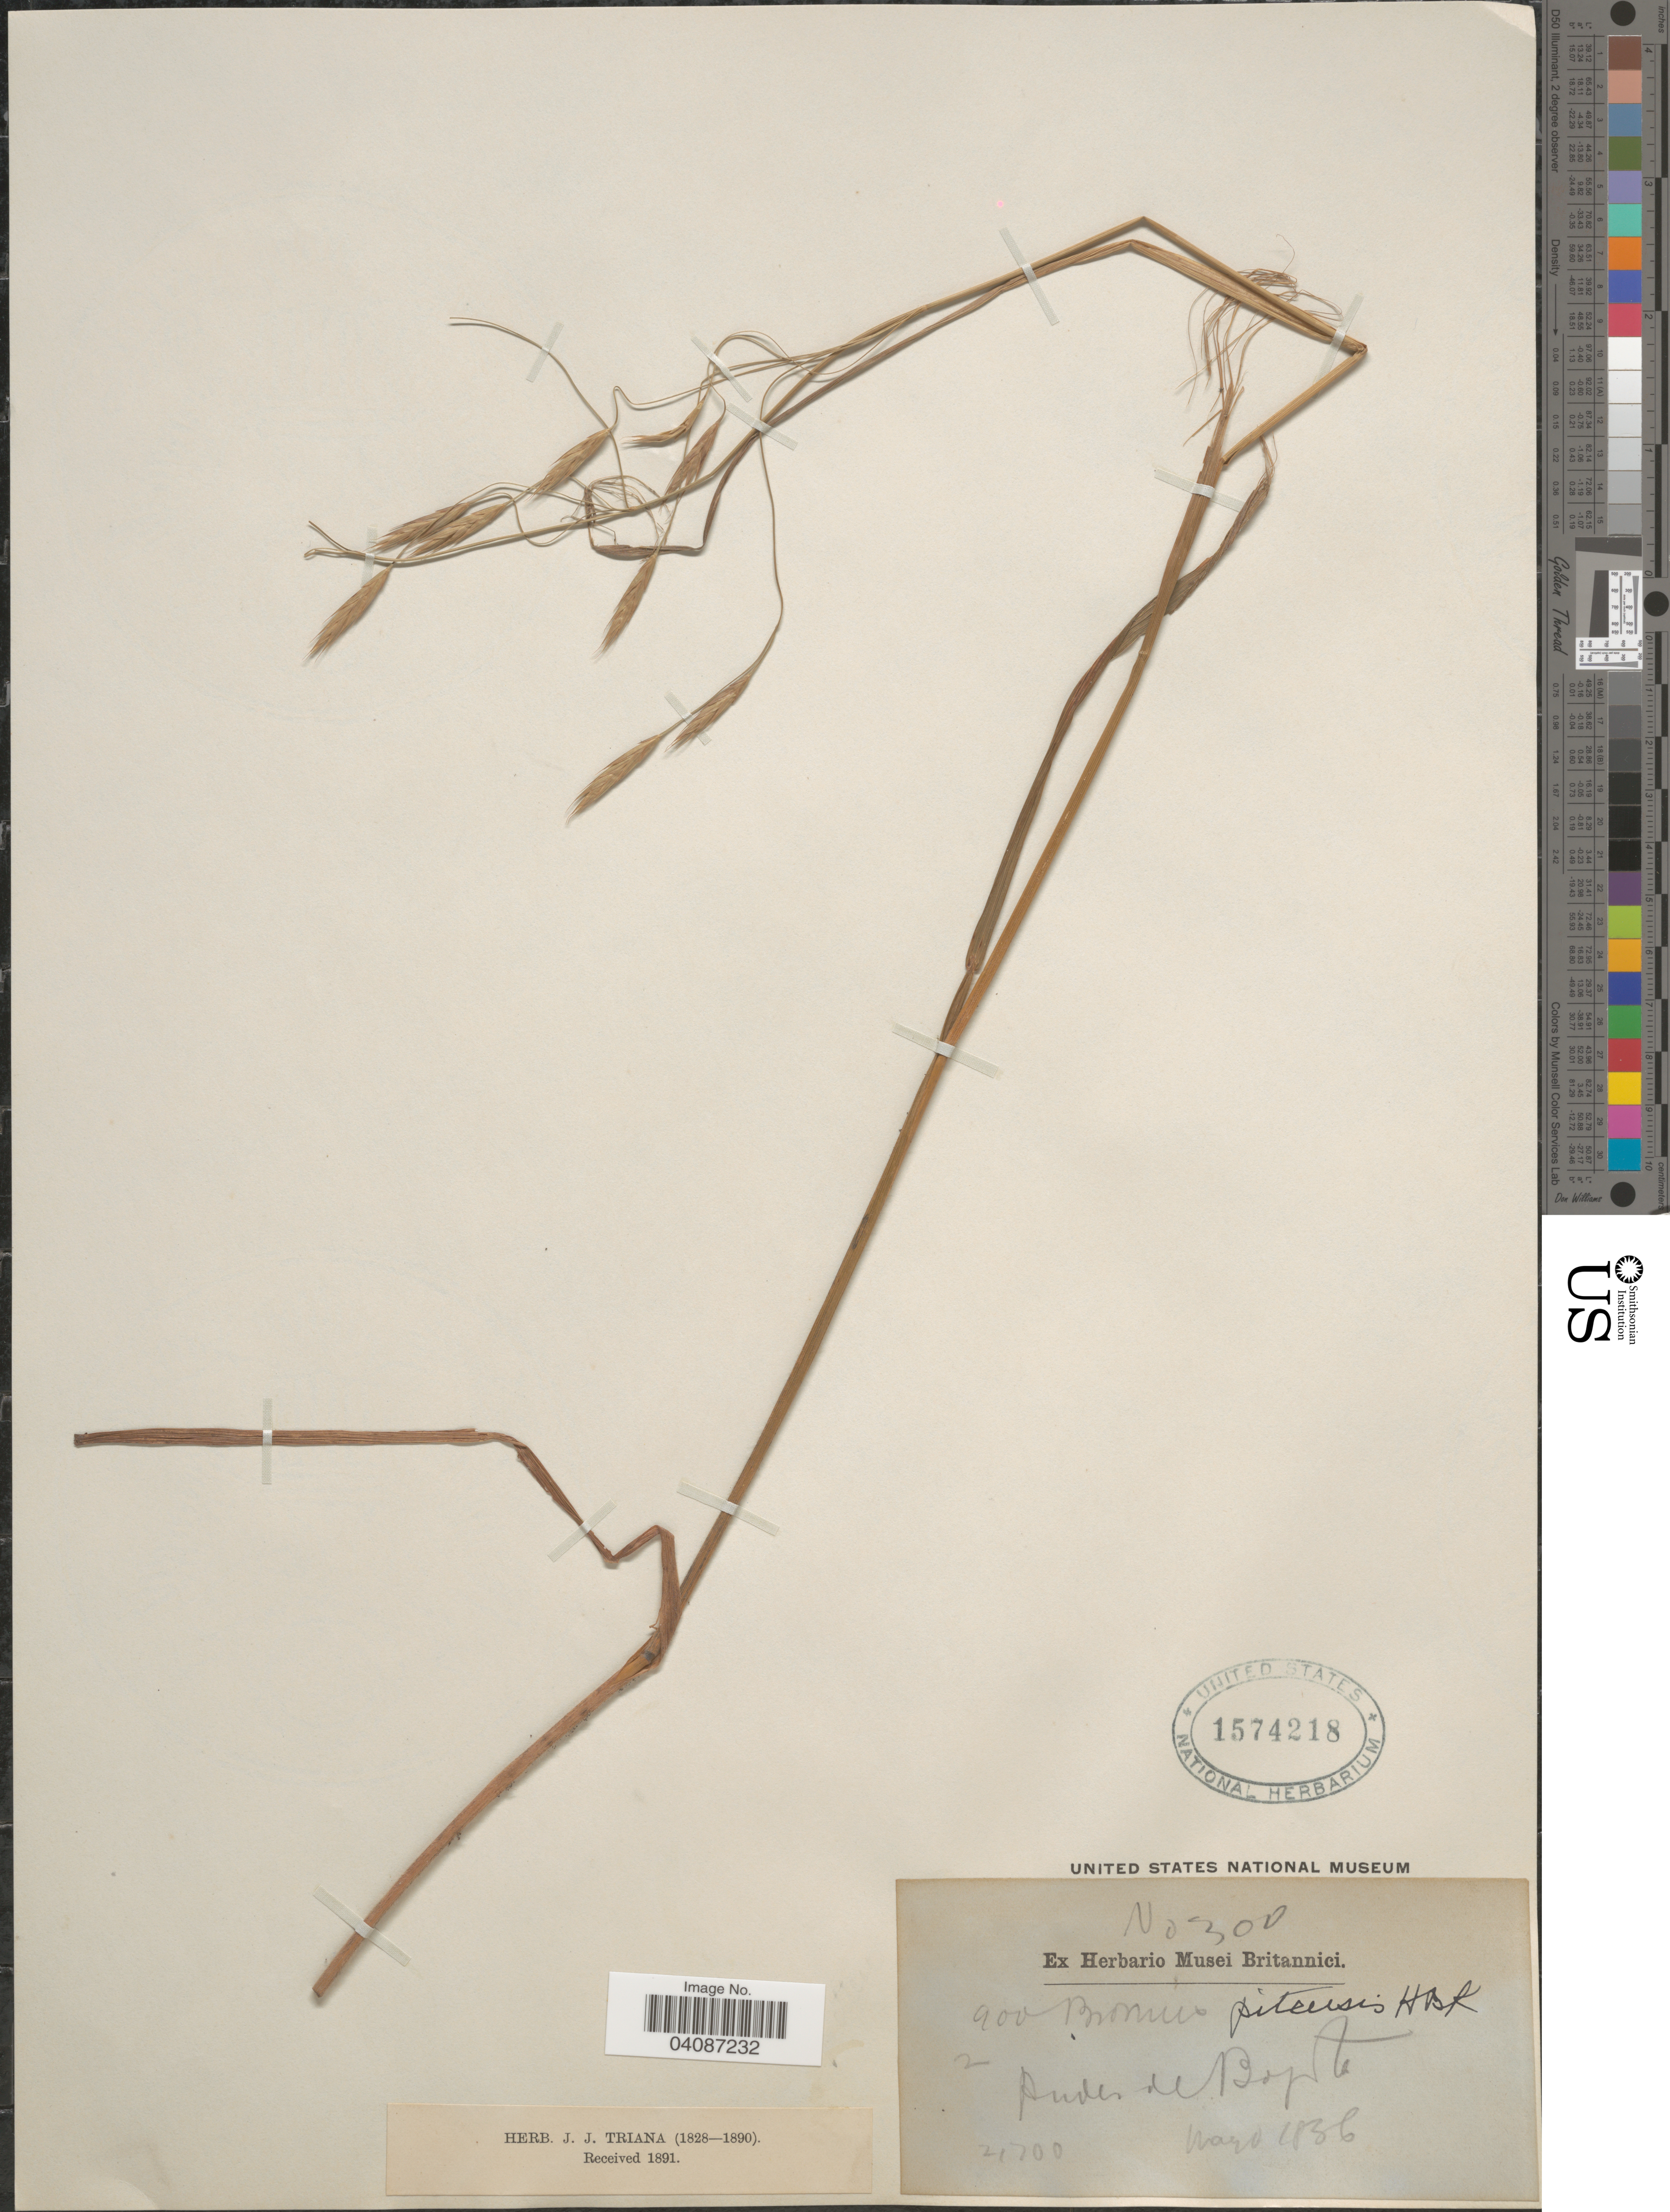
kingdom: Plantae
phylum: Tracheophyta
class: Liliopsida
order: Poales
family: Poaceae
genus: Bromus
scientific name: Bromus pitensis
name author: Kunth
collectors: ex herb. Musei Britannici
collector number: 300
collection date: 1836-05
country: Colombia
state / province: Bogota D.C.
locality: Andes de Bogota.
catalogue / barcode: US 1574218